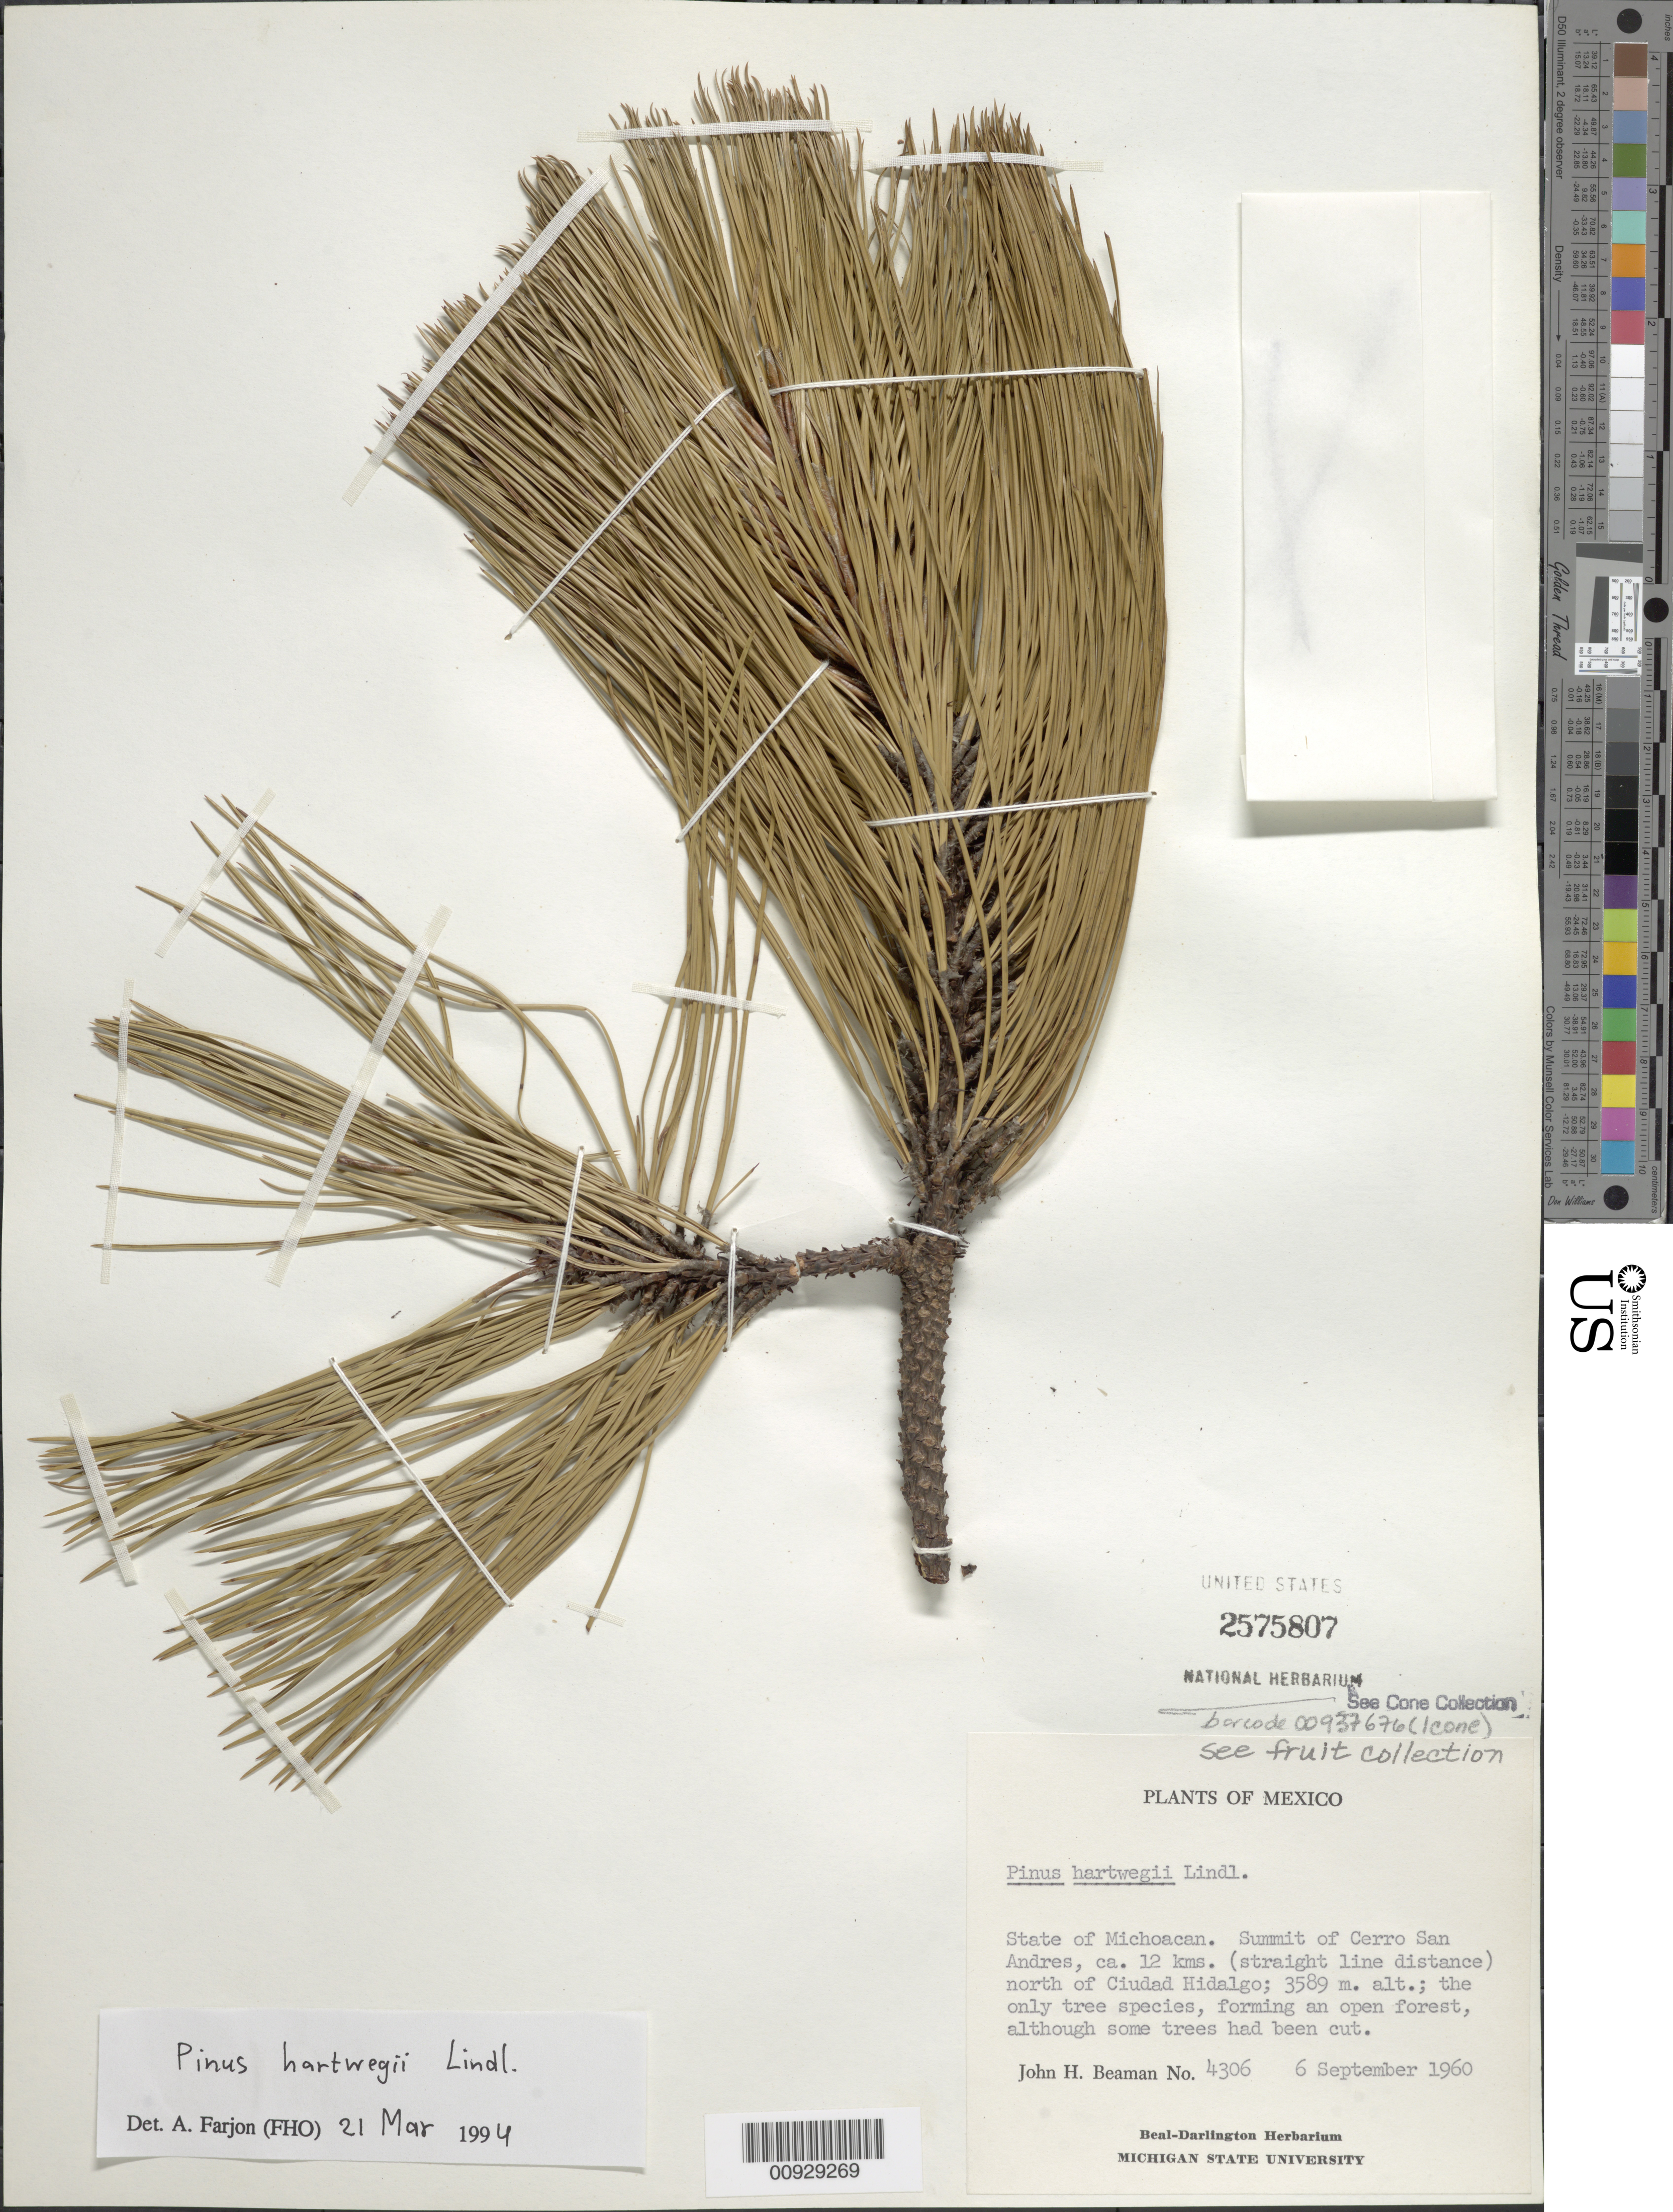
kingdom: Plantae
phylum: Tracheophyta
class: Pinopsida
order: Pinales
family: Pinaceae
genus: Pinus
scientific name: Pinus hartwegii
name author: Lindl.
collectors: J. H. Beaman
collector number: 4306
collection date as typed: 06 Sep 1960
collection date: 1960-09-06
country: Mexico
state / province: Michoacán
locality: Summit of Cerro San Andres, ca. 12 kms. (straight line distance) north of Ciudad Hidalgo.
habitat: Summit of Cerro. The only tree species, forming an open forest, although some trees had been cut.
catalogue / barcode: US 2575807